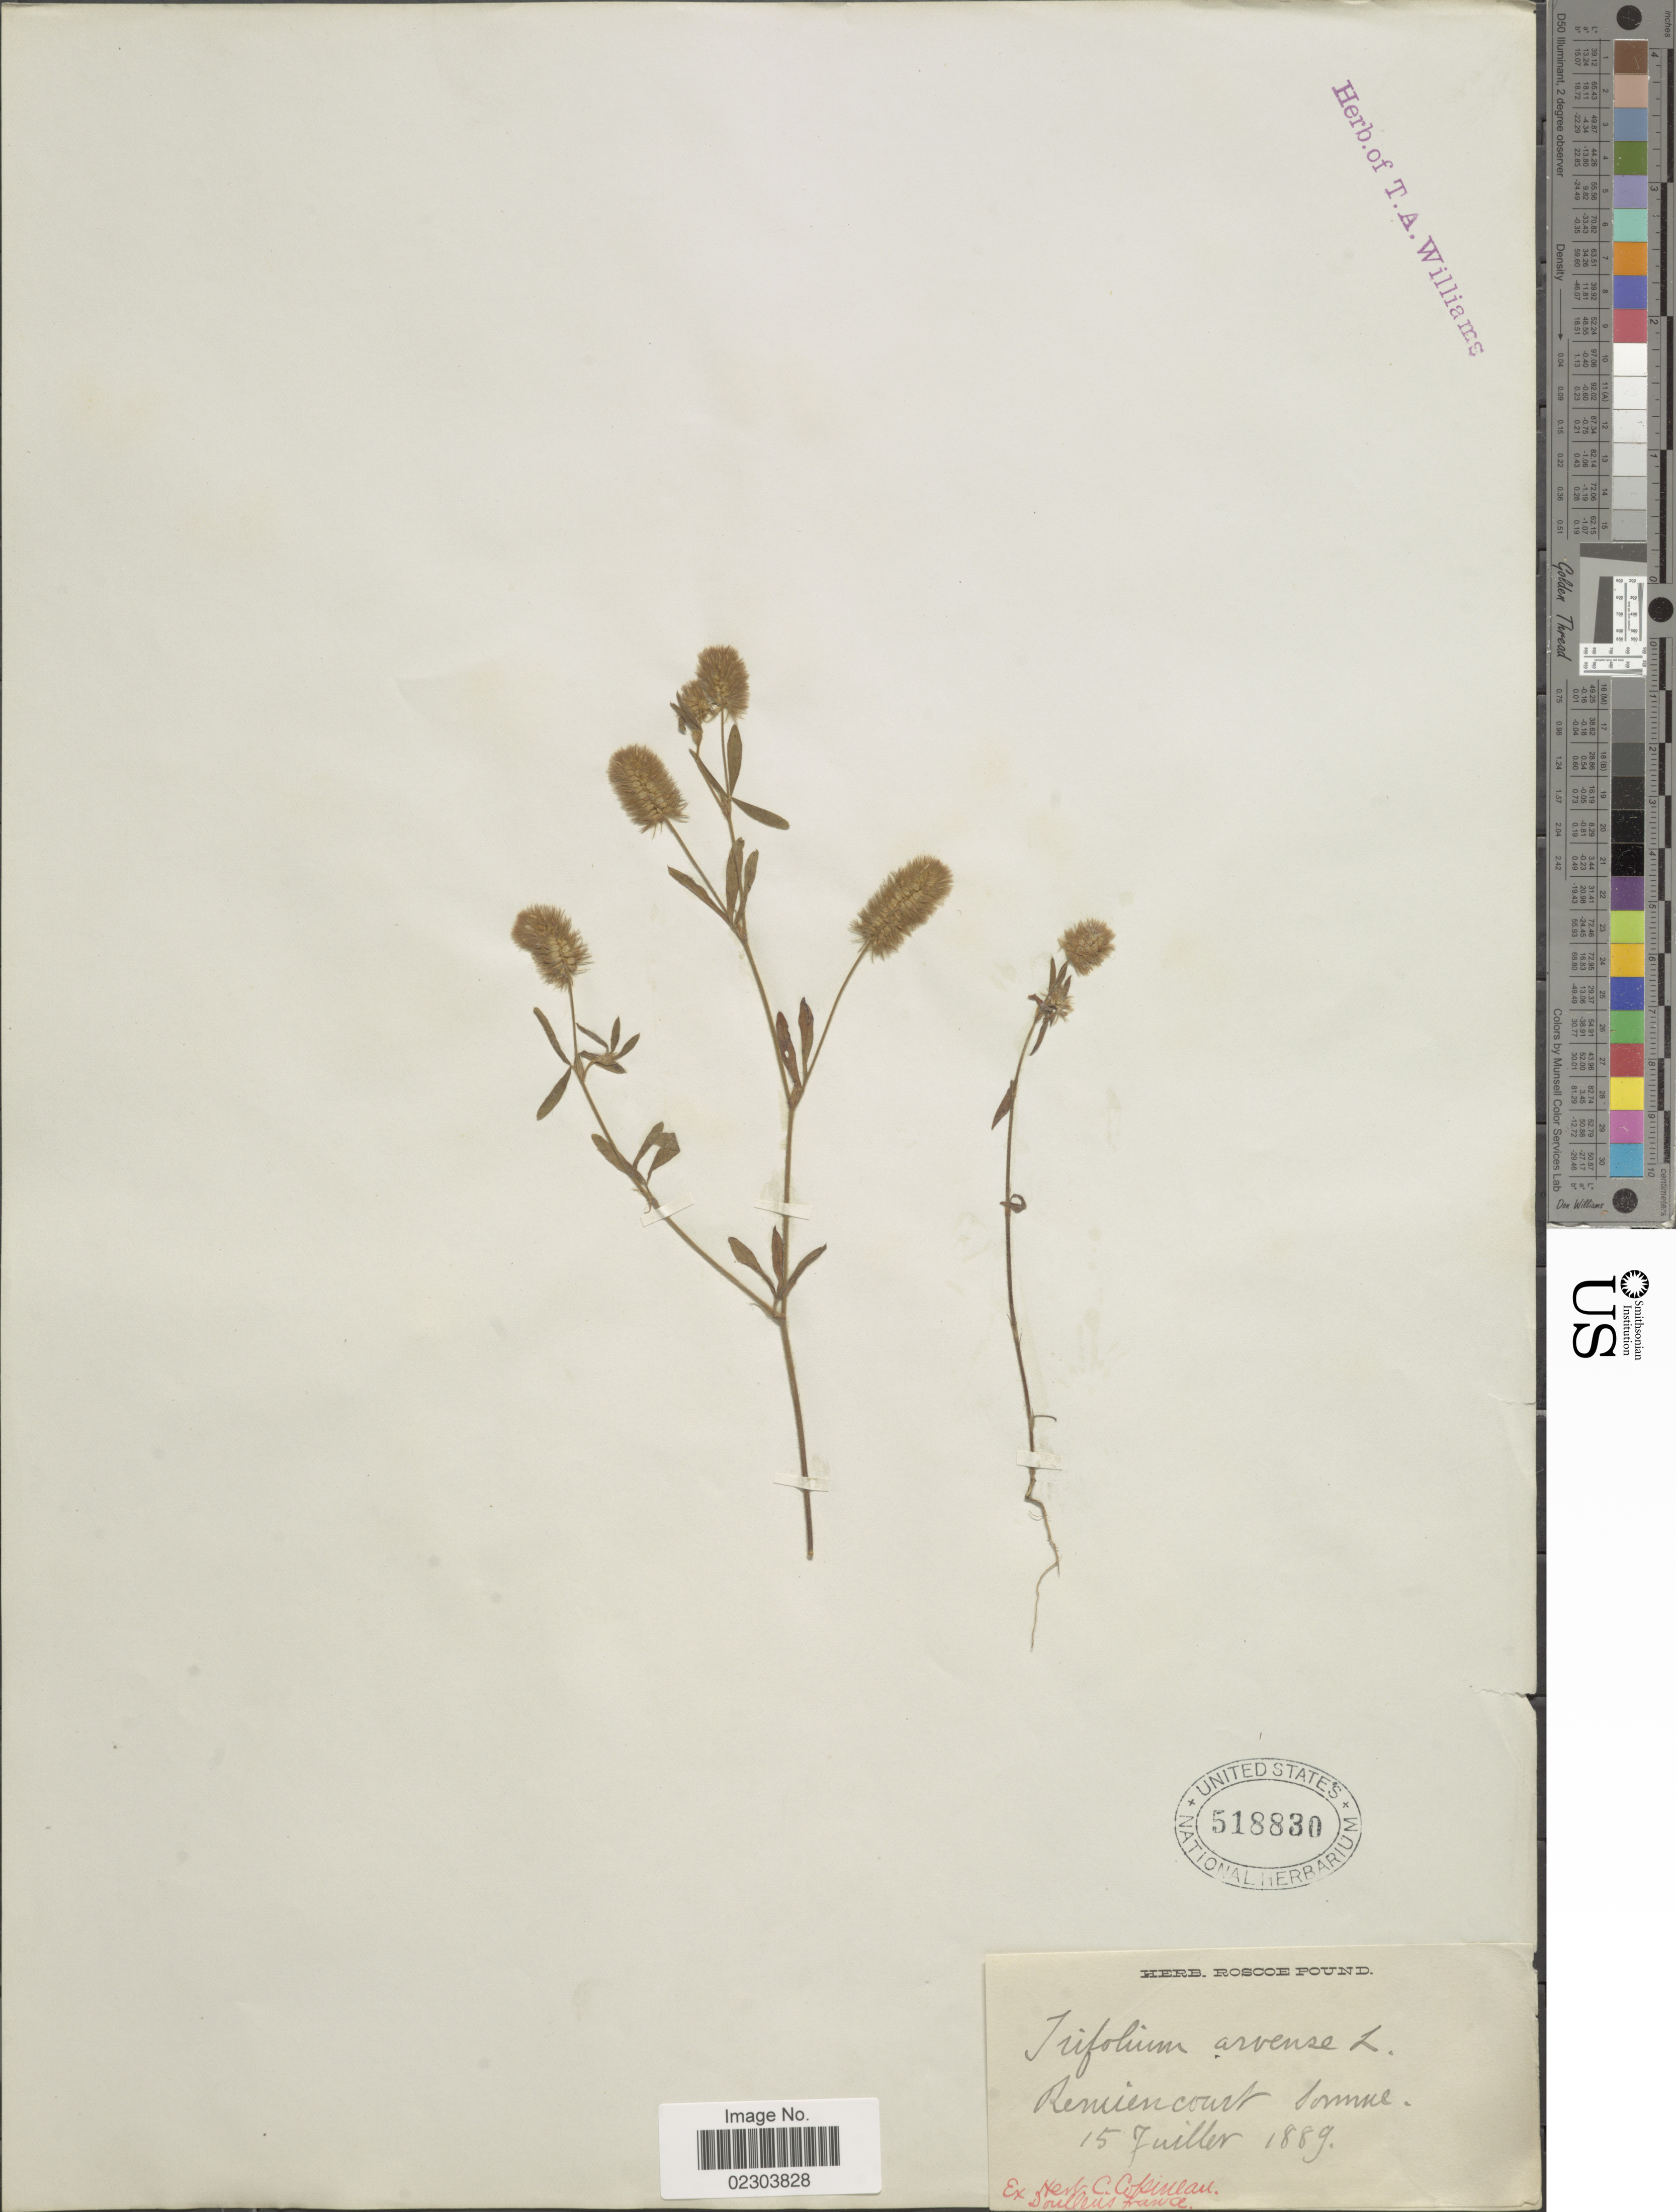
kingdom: Plantae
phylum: Tracheophyta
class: Magnoliopsida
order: Fabales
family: Fabaceae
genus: Trifolium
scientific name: Trifolium arvense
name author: L.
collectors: ex herb. C. Copineau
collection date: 1889-07-15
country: France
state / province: Hauts-de-France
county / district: Somme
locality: Remiencourt, Somme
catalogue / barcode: US 518830